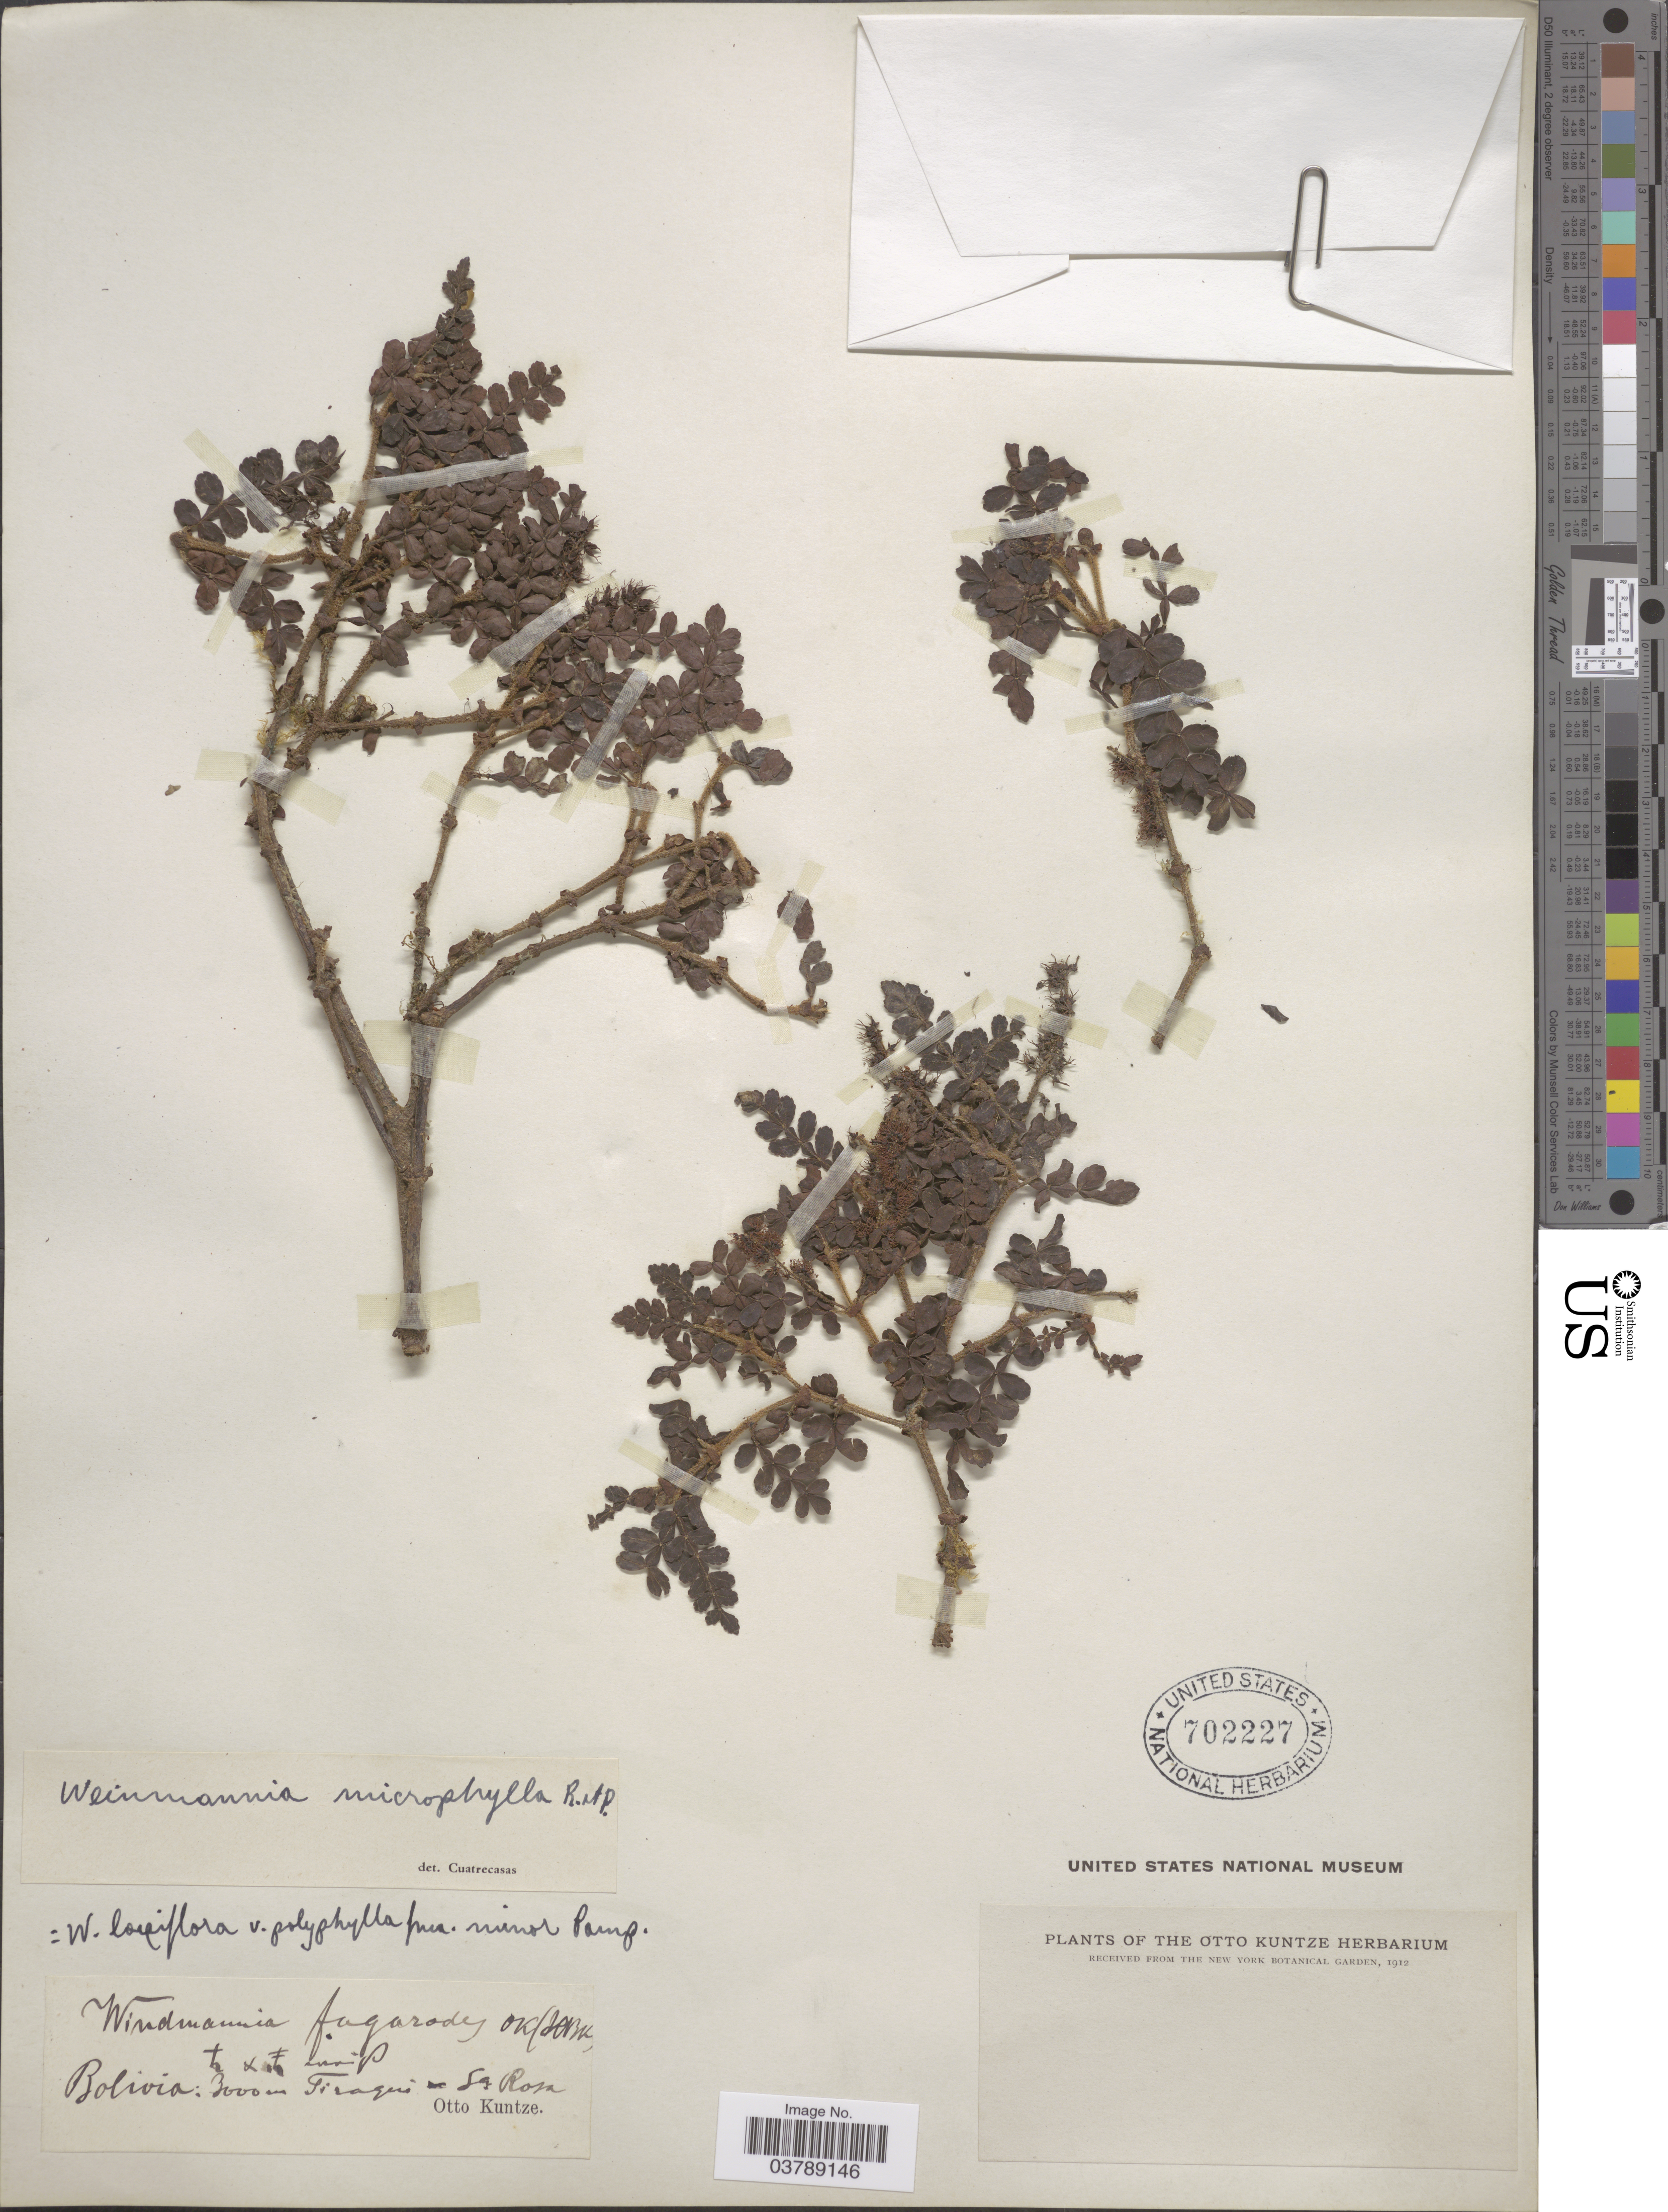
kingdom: Plantae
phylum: Tracheophyta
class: Magnoliopsida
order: Oxalidales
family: Cunoniaceae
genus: Weinmannia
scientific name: Weinmannia fagaroides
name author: Kunth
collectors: C.E.O. Kuntze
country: Bolivia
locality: Tiraque La Rosa.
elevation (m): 3000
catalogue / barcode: US 702227